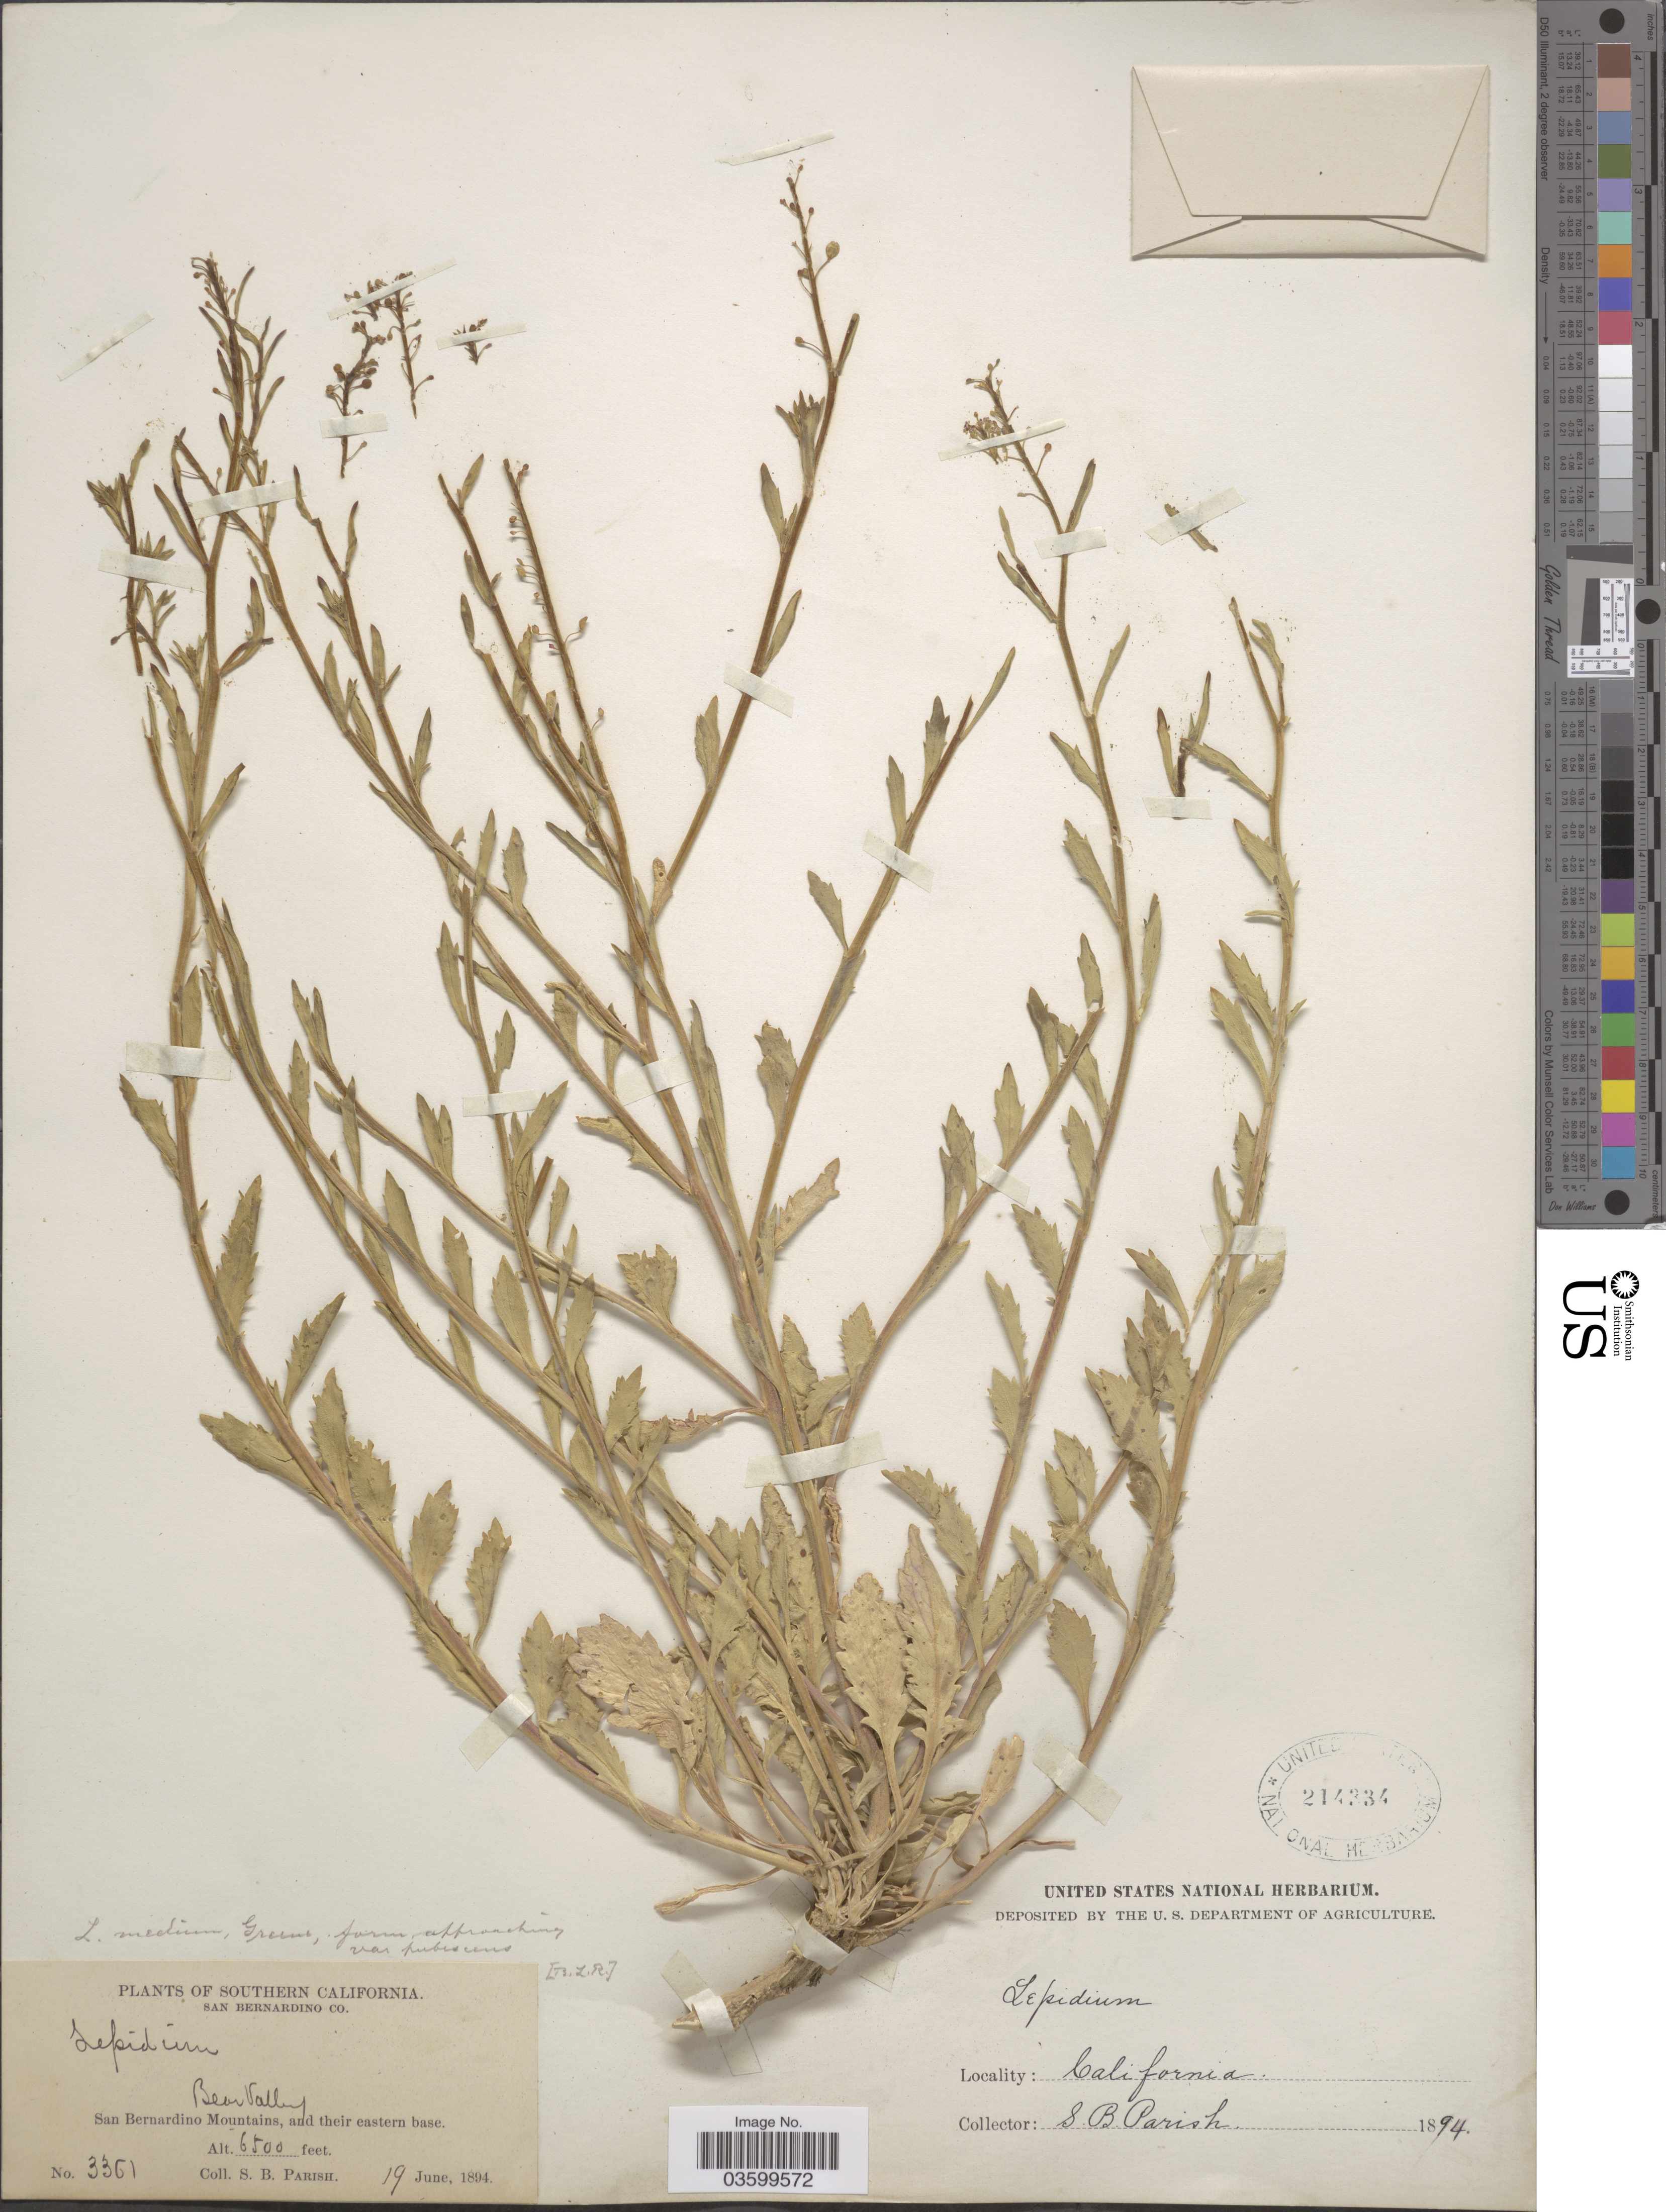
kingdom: Plantae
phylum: Tracheophyta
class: Magnoliopsida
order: Brassicales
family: Brassicaceae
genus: Lepidium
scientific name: Lepidium virginicum var. pubescens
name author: (Greene) C.L. Hitchc.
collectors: S. B. Parish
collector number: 3361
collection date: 1894-06-19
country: United States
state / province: California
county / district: San Bernardino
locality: Southern California. San Bernardino Co. Bear Valley. San Bernardino Mountains, and their eastern base.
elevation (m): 1981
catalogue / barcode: US 214334